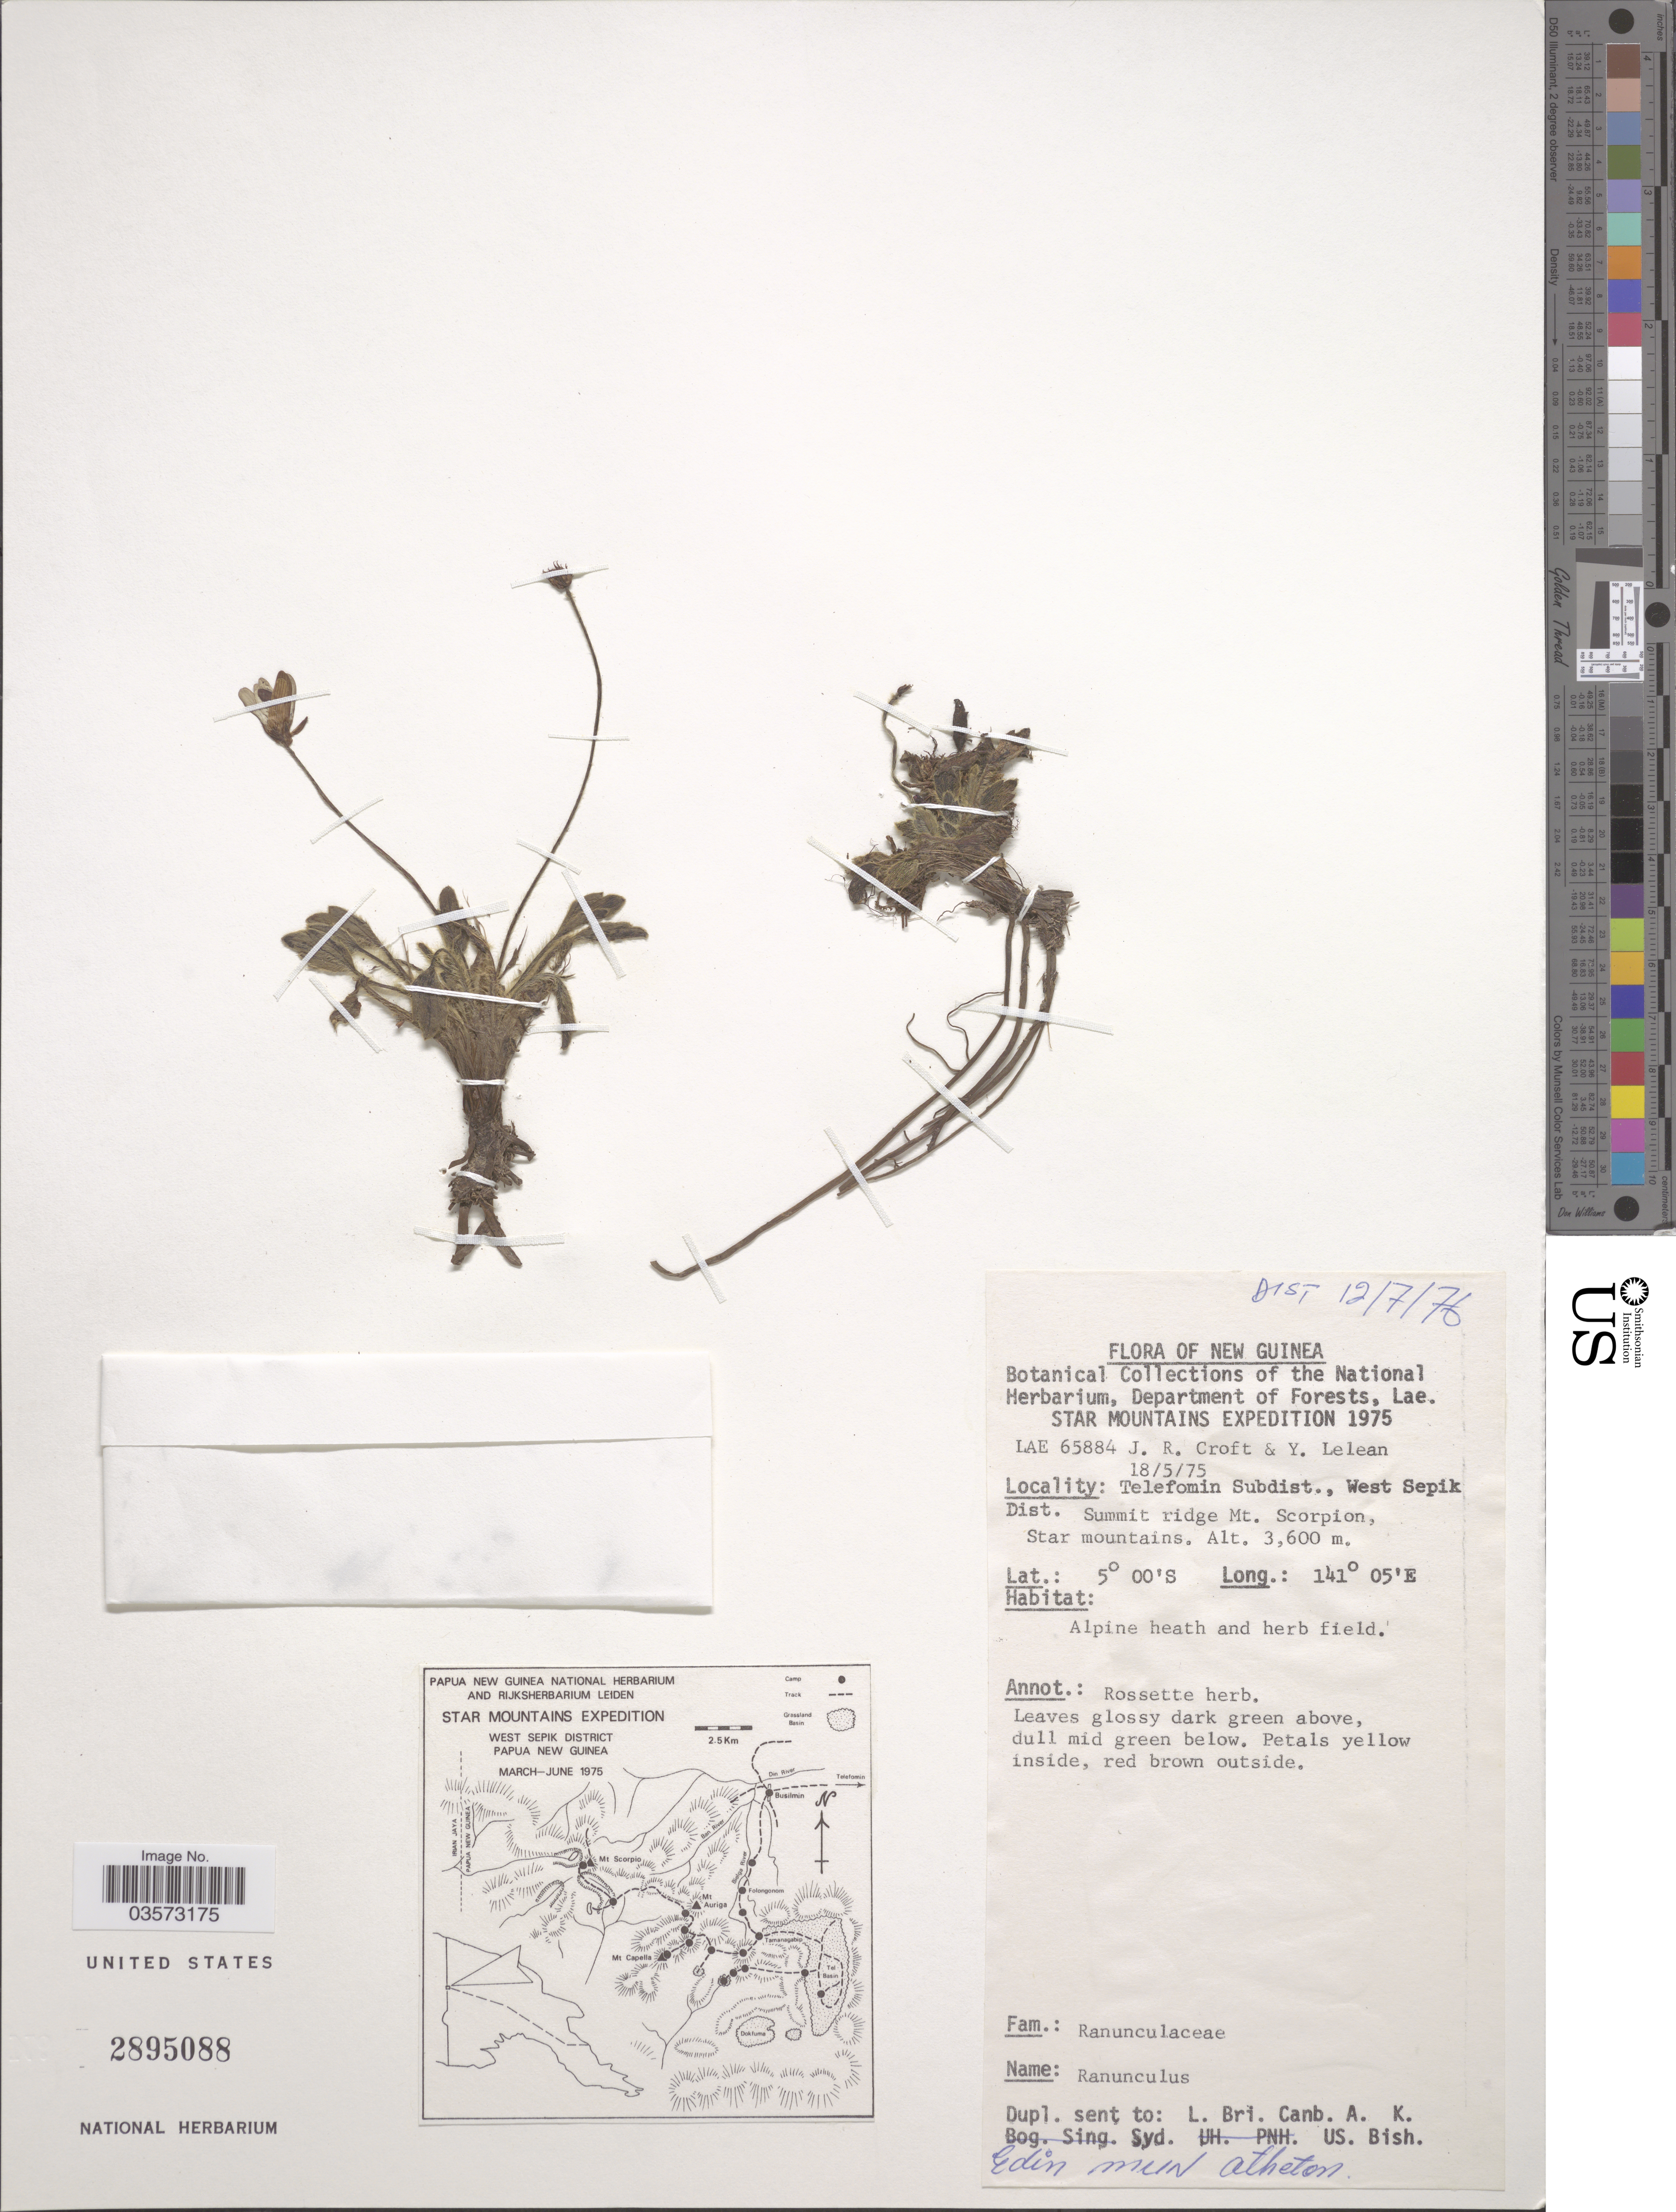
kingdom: Plantae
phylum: Tracheophyta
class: Magnoliopsida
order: Ranunculales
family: Ranunculaceae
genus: Ranunculus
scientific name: Ranunculus sp.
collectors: J. R. Croft & Y. Lelean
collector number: LAE65884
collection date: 1975-05-18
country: Papua New Guinea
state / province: Sandaun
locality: New Guinea. Telefomin Subdist., West Sepik Dist. Summit ridge Mt. Scorpion, Star mountains.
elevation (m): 3600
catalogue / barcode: US 2895088